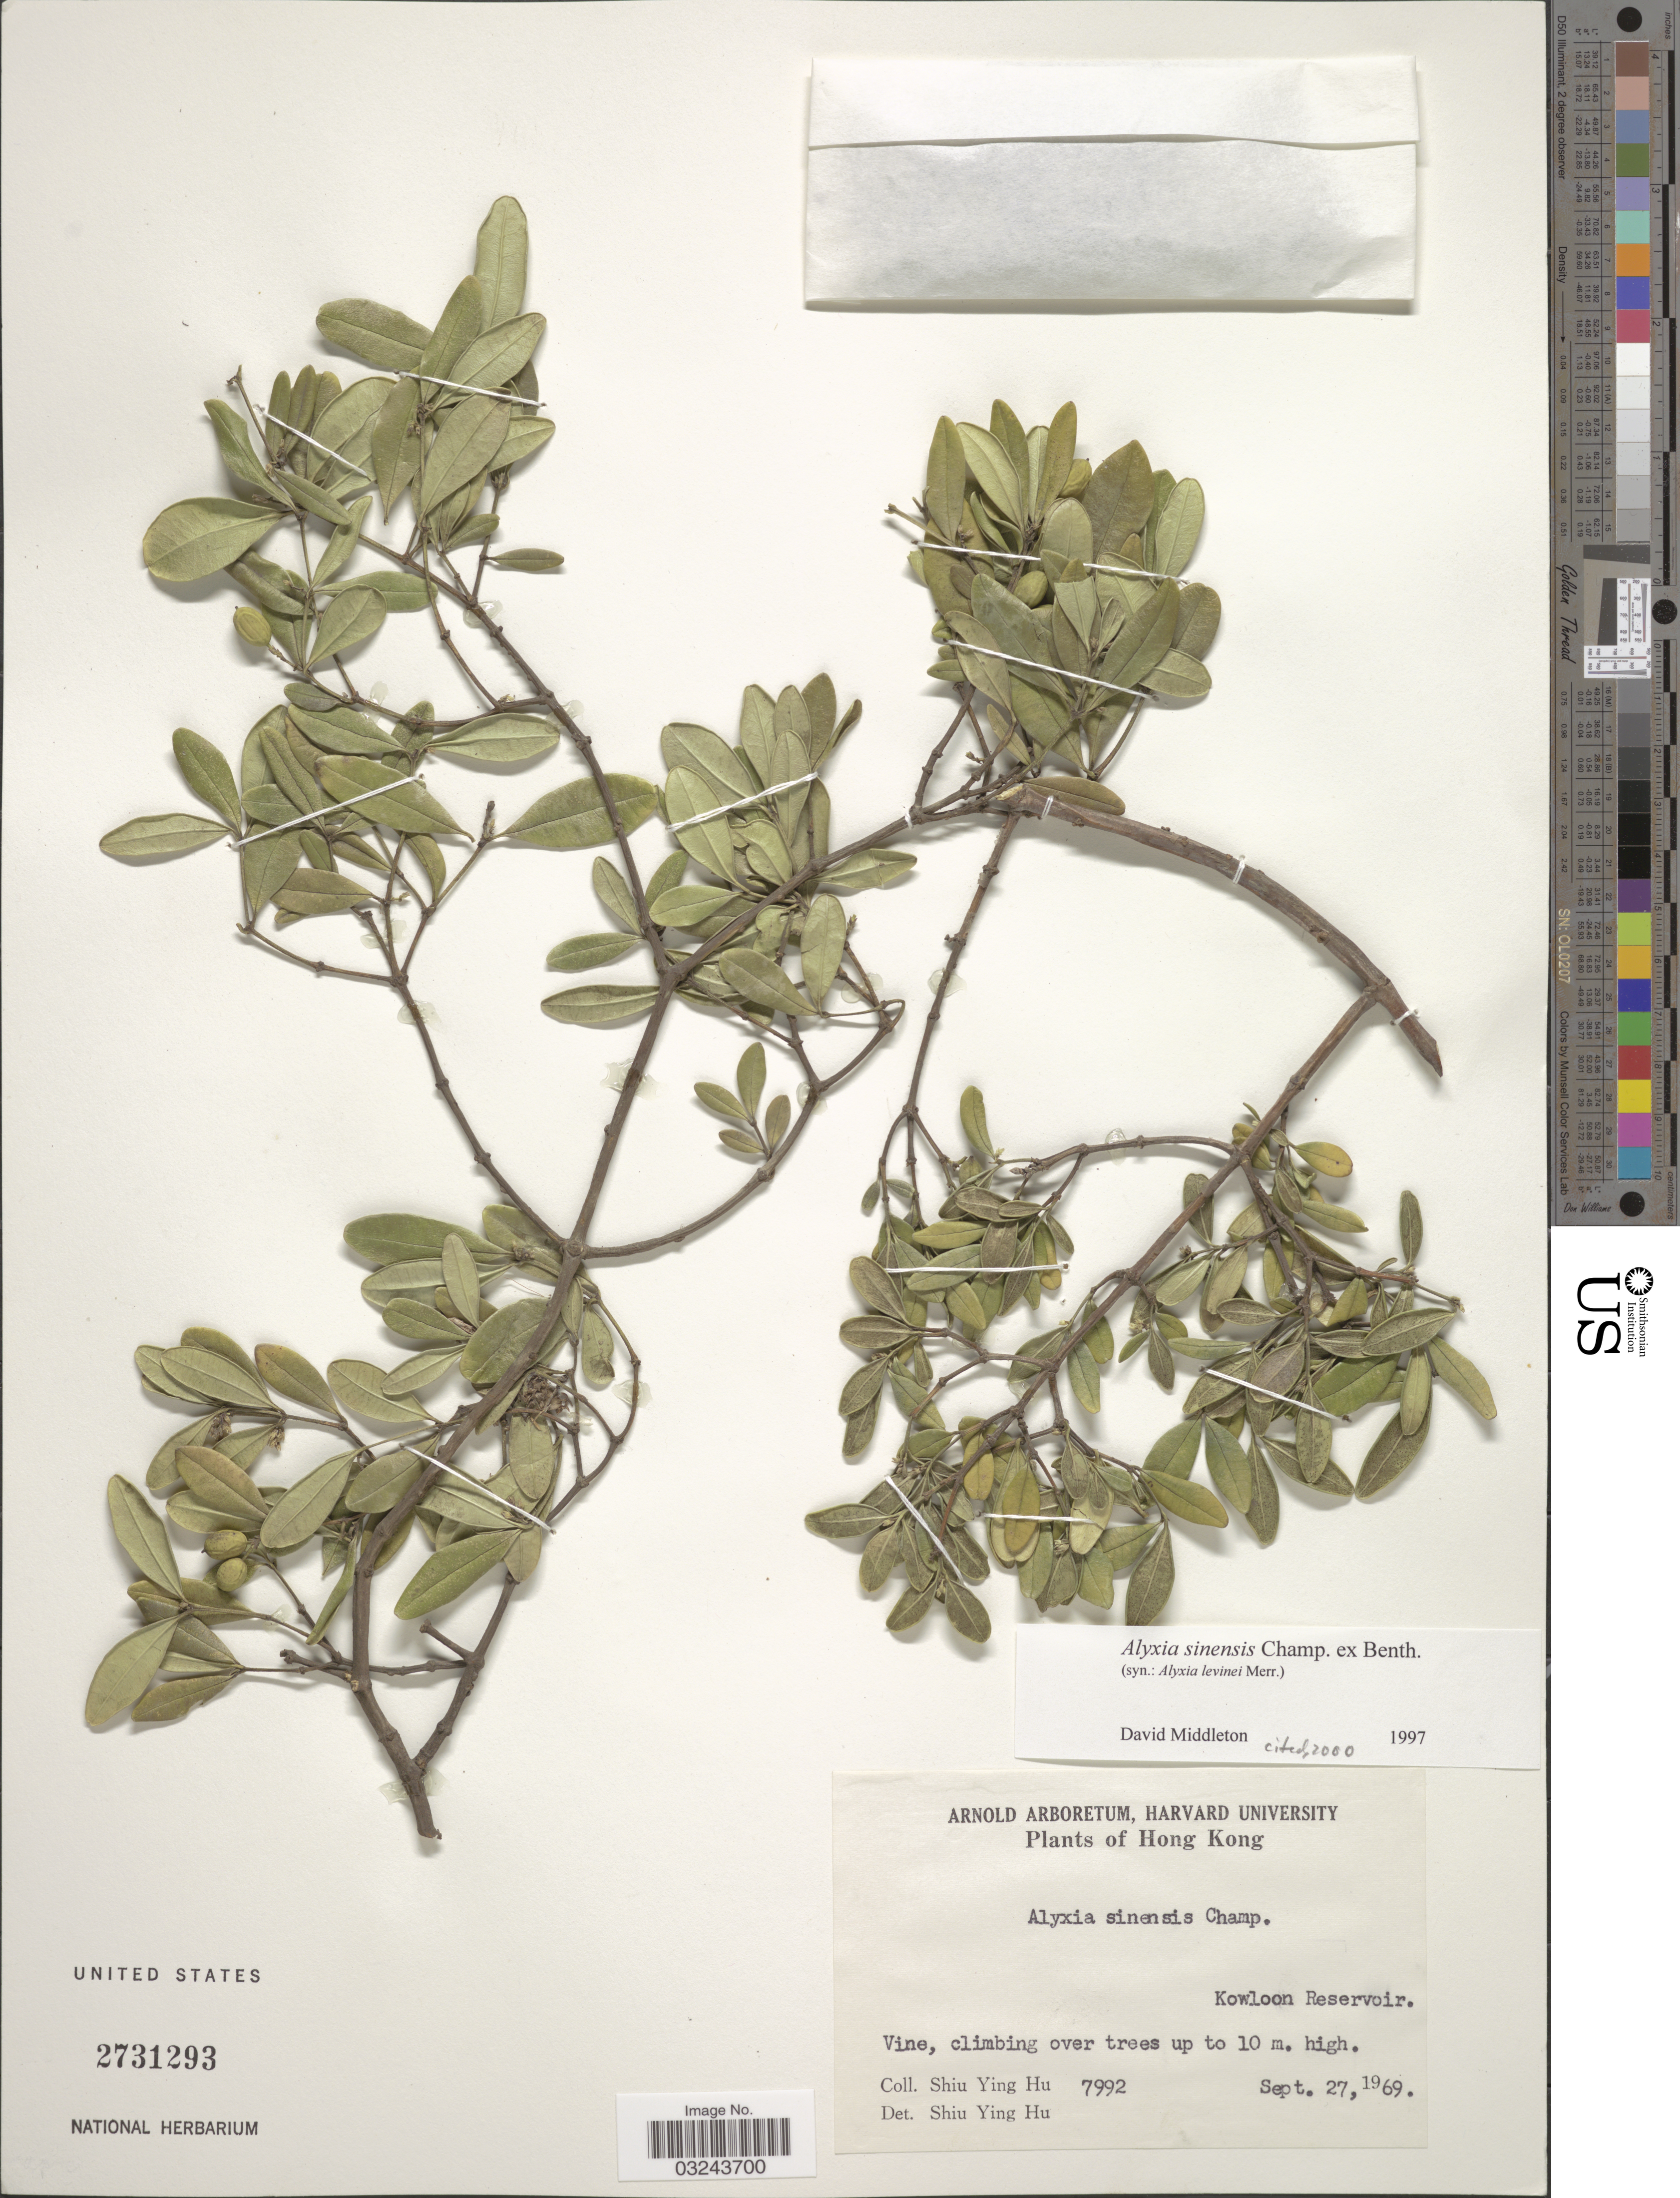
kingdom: Plantae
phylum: Tracheophyta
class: Magnoliopsida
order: Gentianales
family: Apocynaceae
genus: Alyxia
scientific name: Alyxia sinensis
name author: Champ. ex Benth.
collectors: S. Y. Hu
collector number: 7992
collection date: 1969-09-27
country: China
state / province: Hong Kong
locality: Kowloon Reservoir.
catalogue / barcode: US 2731293